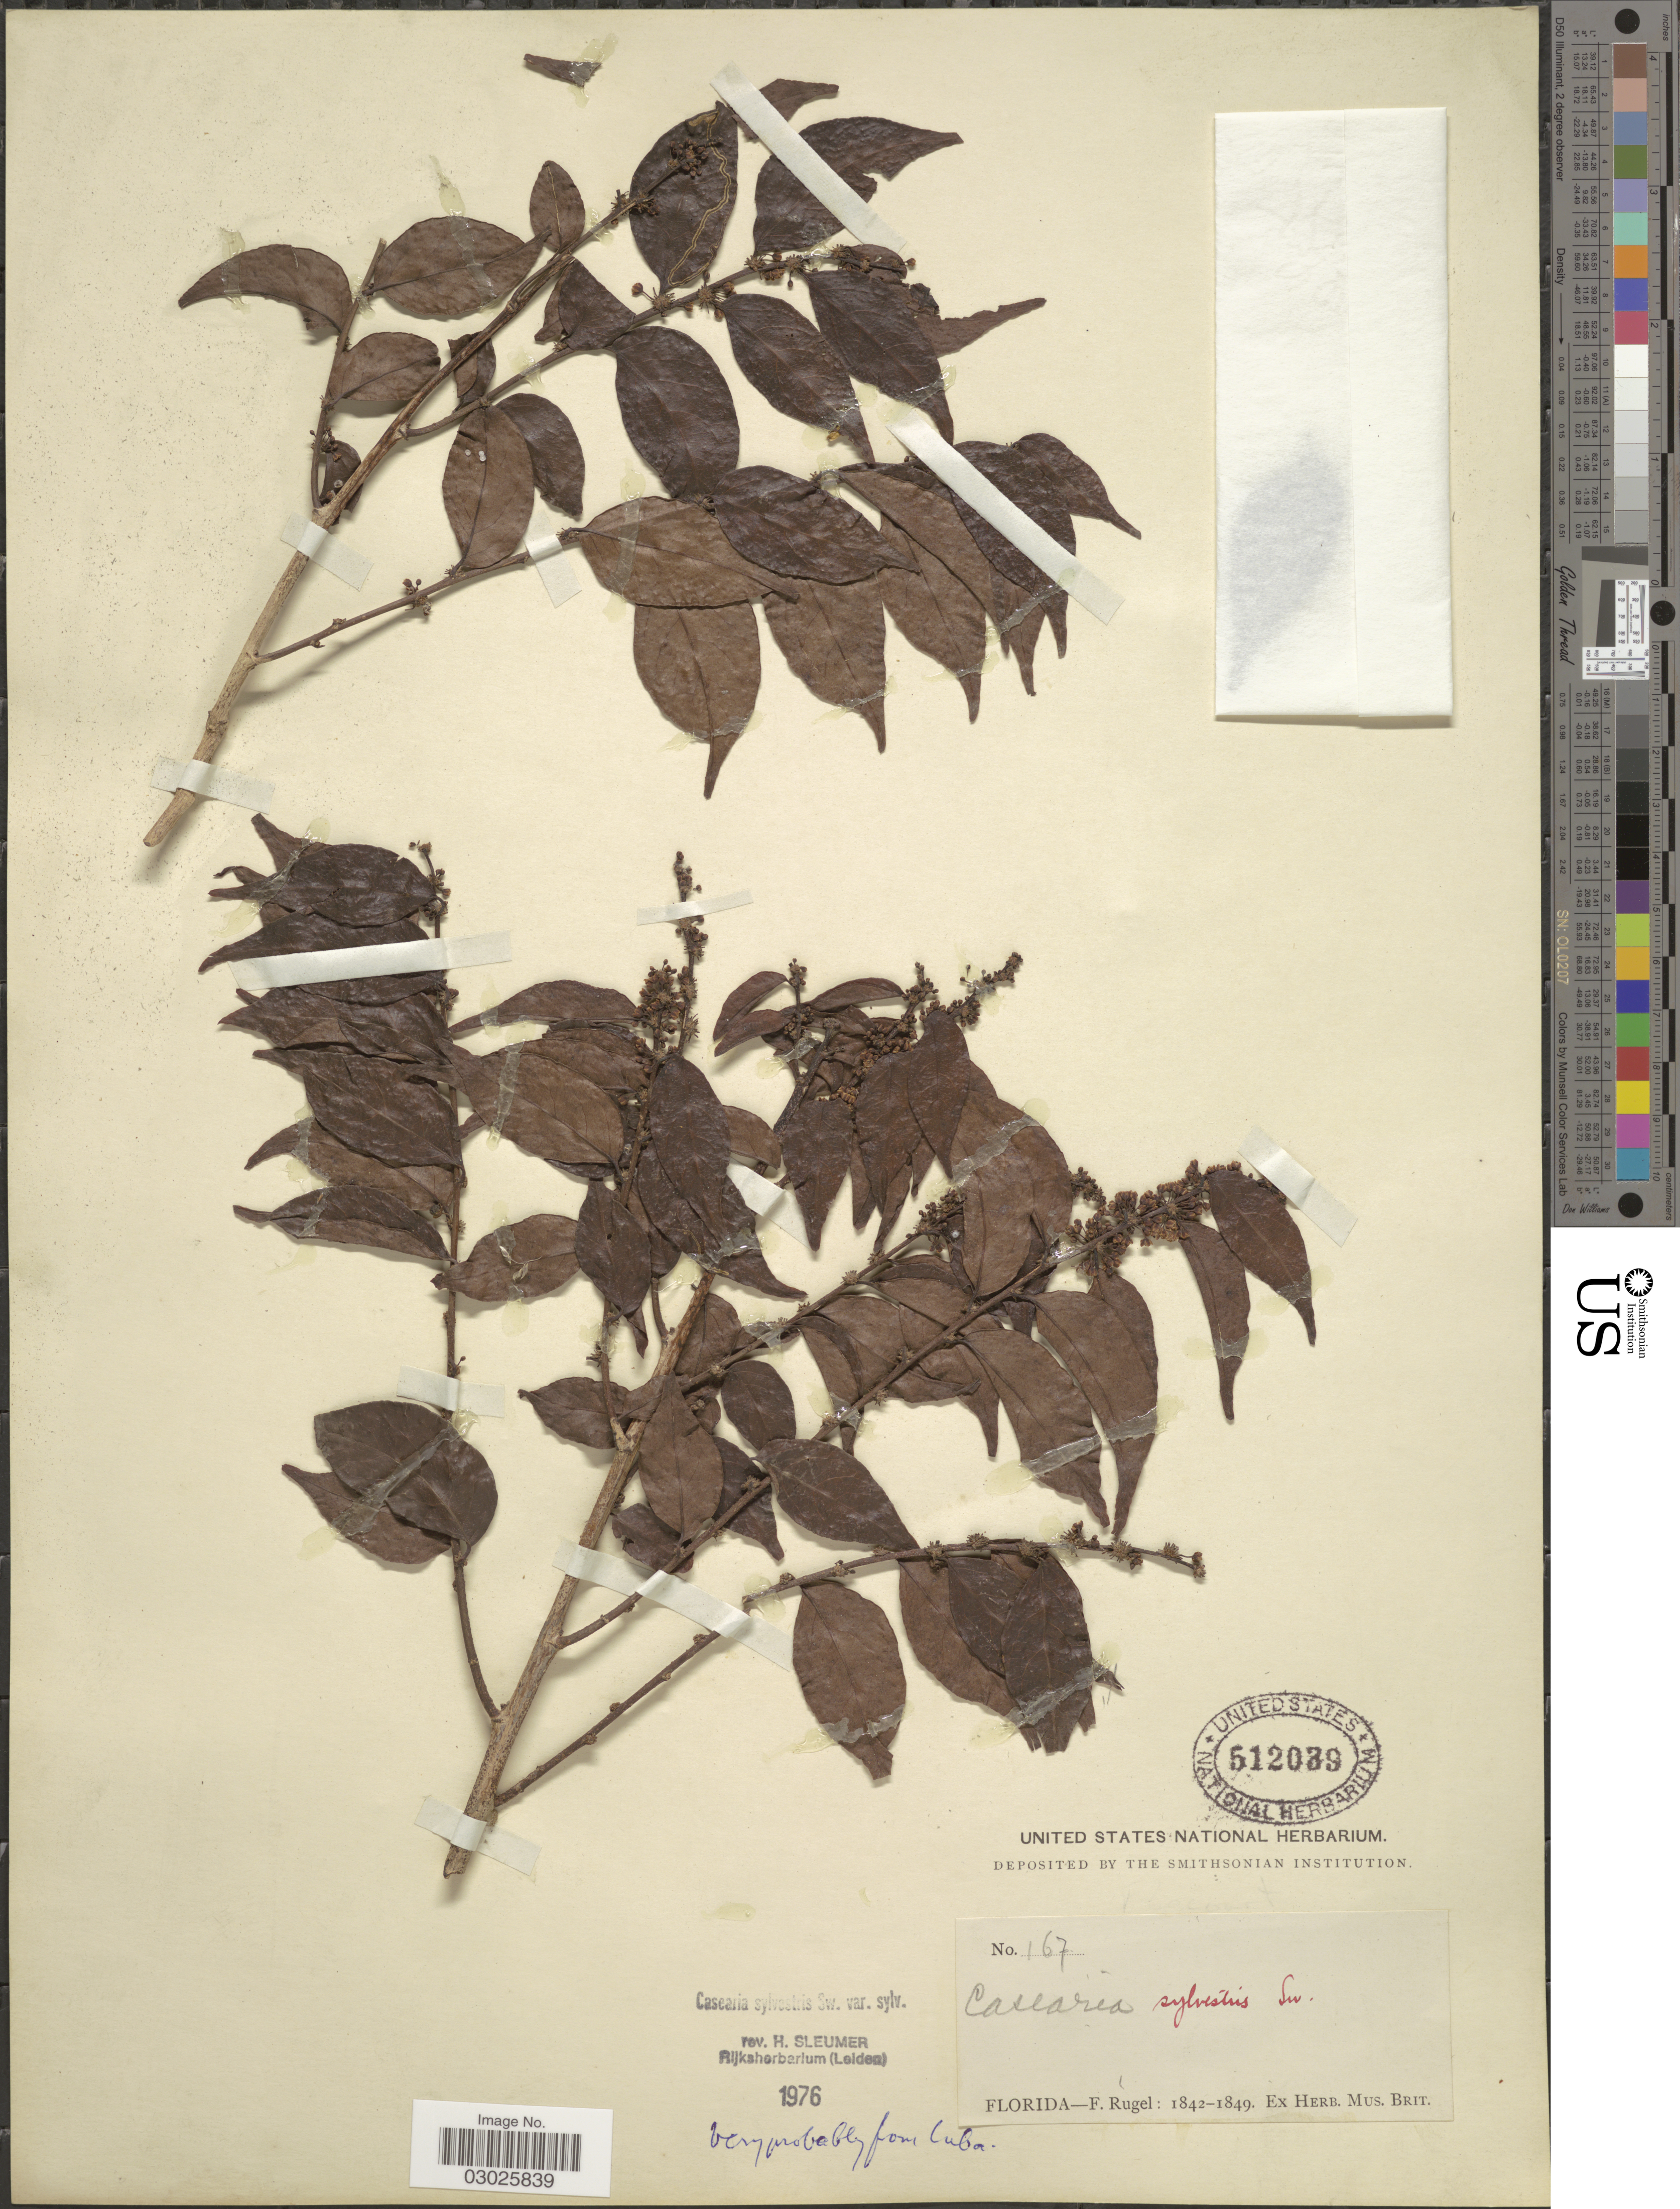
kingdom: Plantae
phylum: Tracheophyta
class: Magnoliopsida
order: Malpighiales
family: Salicaceae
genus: Casearia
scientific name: Casearia sylvestris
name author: Sw.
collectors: F. Rugel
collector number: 167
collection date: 1842/1849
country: United States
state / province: Florida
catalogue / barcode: US 512039